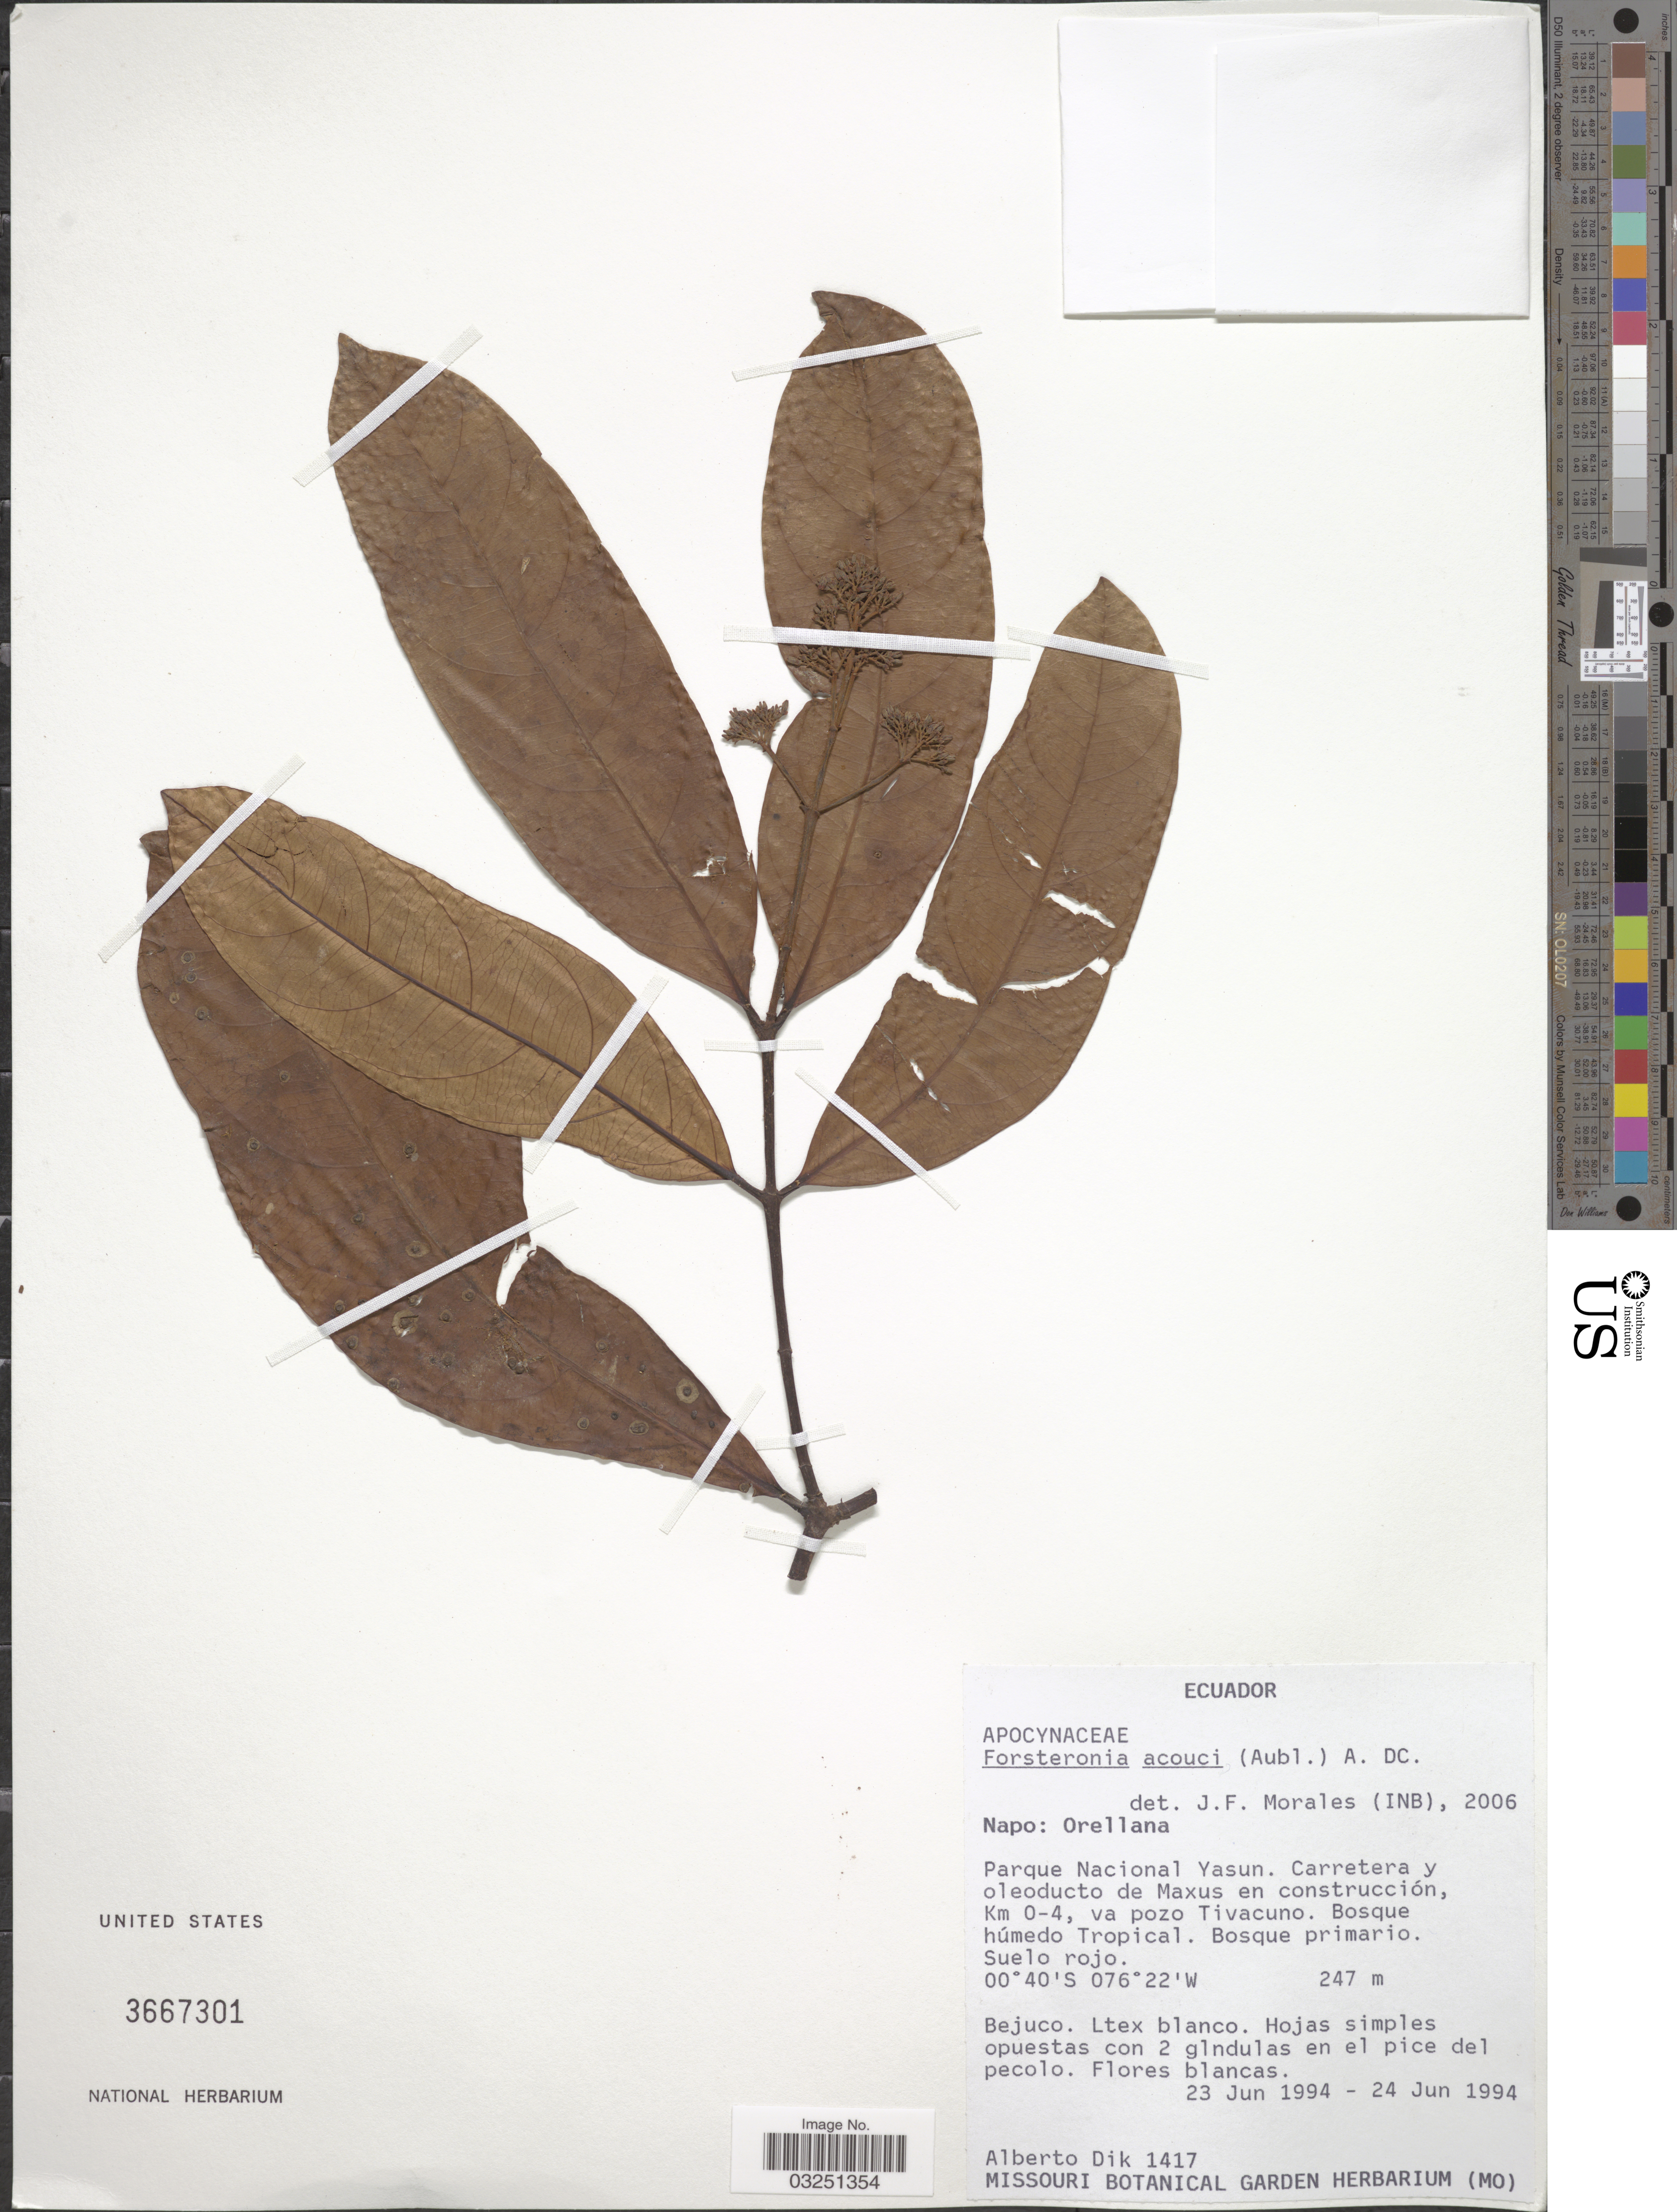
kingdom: Plantae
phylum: Tracheophyta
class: Magnoliopsida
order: Gentianales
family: Apocynaceae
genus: Forsteronia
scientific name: Forsteronia acouci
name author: (Aubl.) A. DC.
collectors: A. Dik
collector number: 1417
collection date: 1994-06-23/1994-06-24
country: Ecuador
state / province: Napo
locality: Orellana. Parque Nacional Yasun. Carretera y oleoducto de Maxus en construcción, Km 0-4, va pozo Tivacuno. Bosque húmedo Tropical.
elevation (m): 247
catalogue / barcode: US 3667301